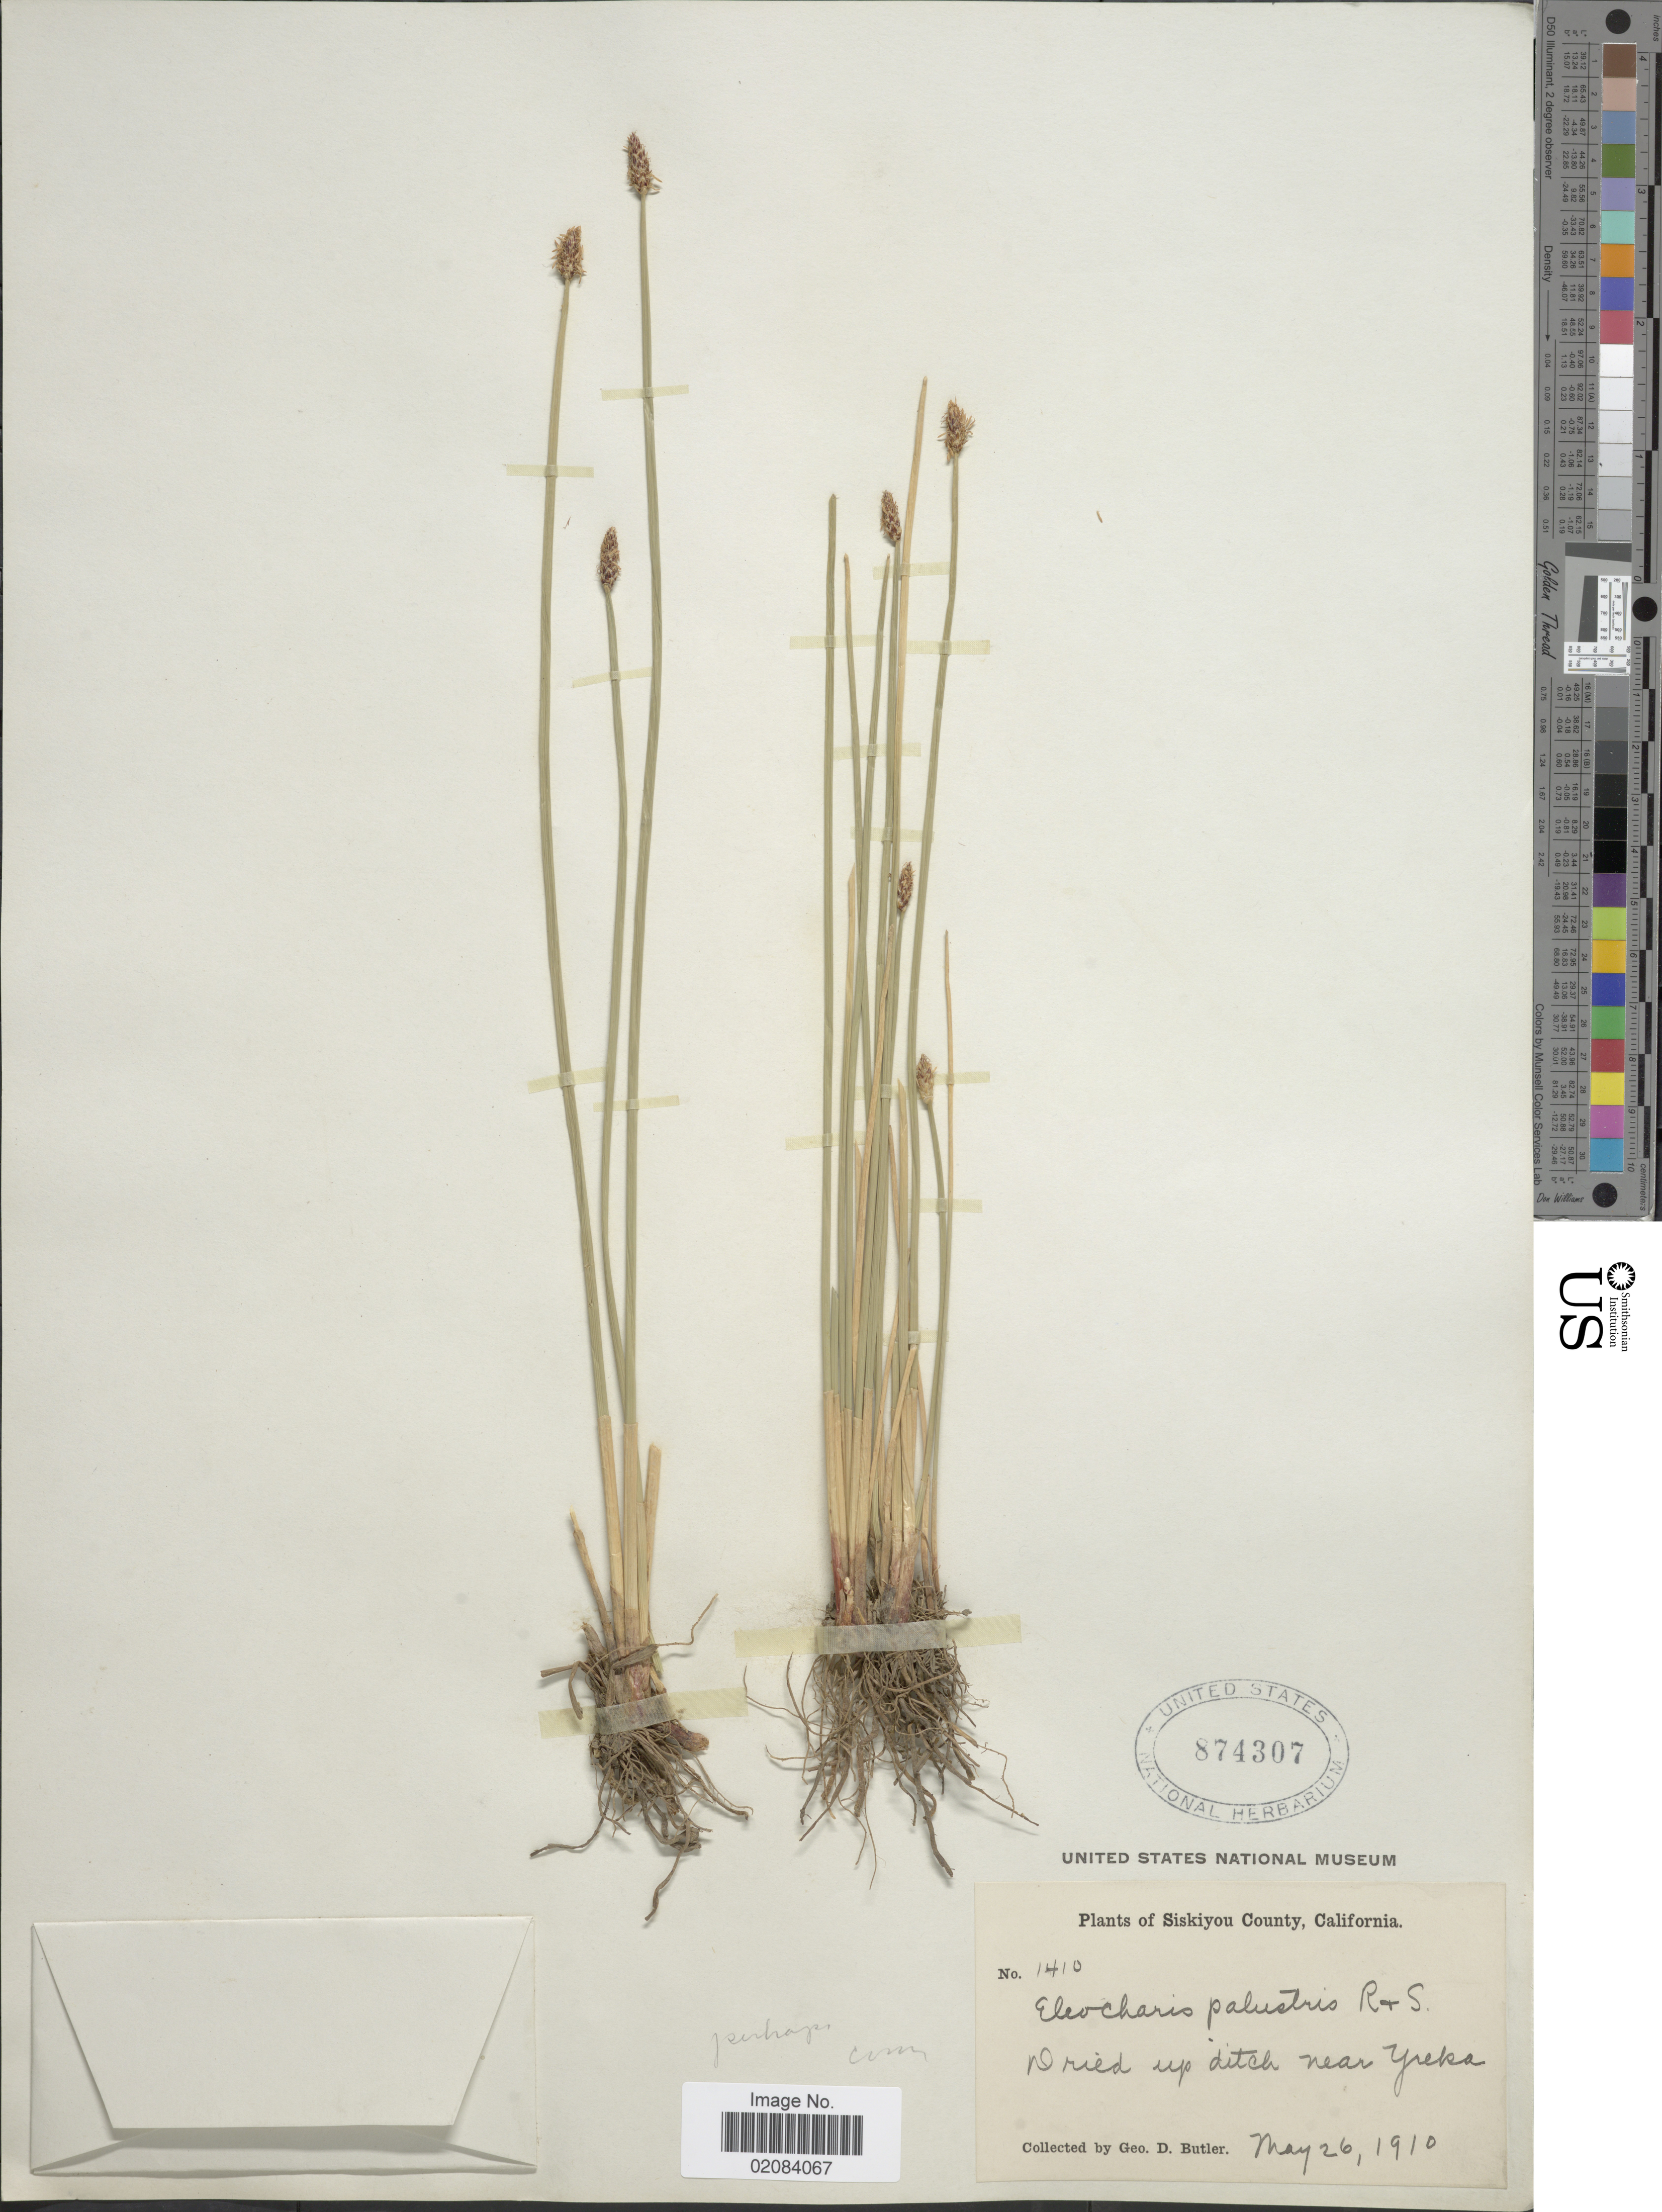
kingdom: Plantae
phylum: Tracheophyta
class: Liliopsida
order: Poales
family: Cyperaceae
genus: Eleocharis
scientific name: Eleocharis palustris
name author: (L.) Roem. & Schult.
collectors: G. D. Butler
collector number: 1410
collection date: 1910-05-26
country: United States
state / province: California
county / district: Siskiyou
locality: Siskiyou County, Dried up ditch near Yreka.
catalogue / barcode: US 874307